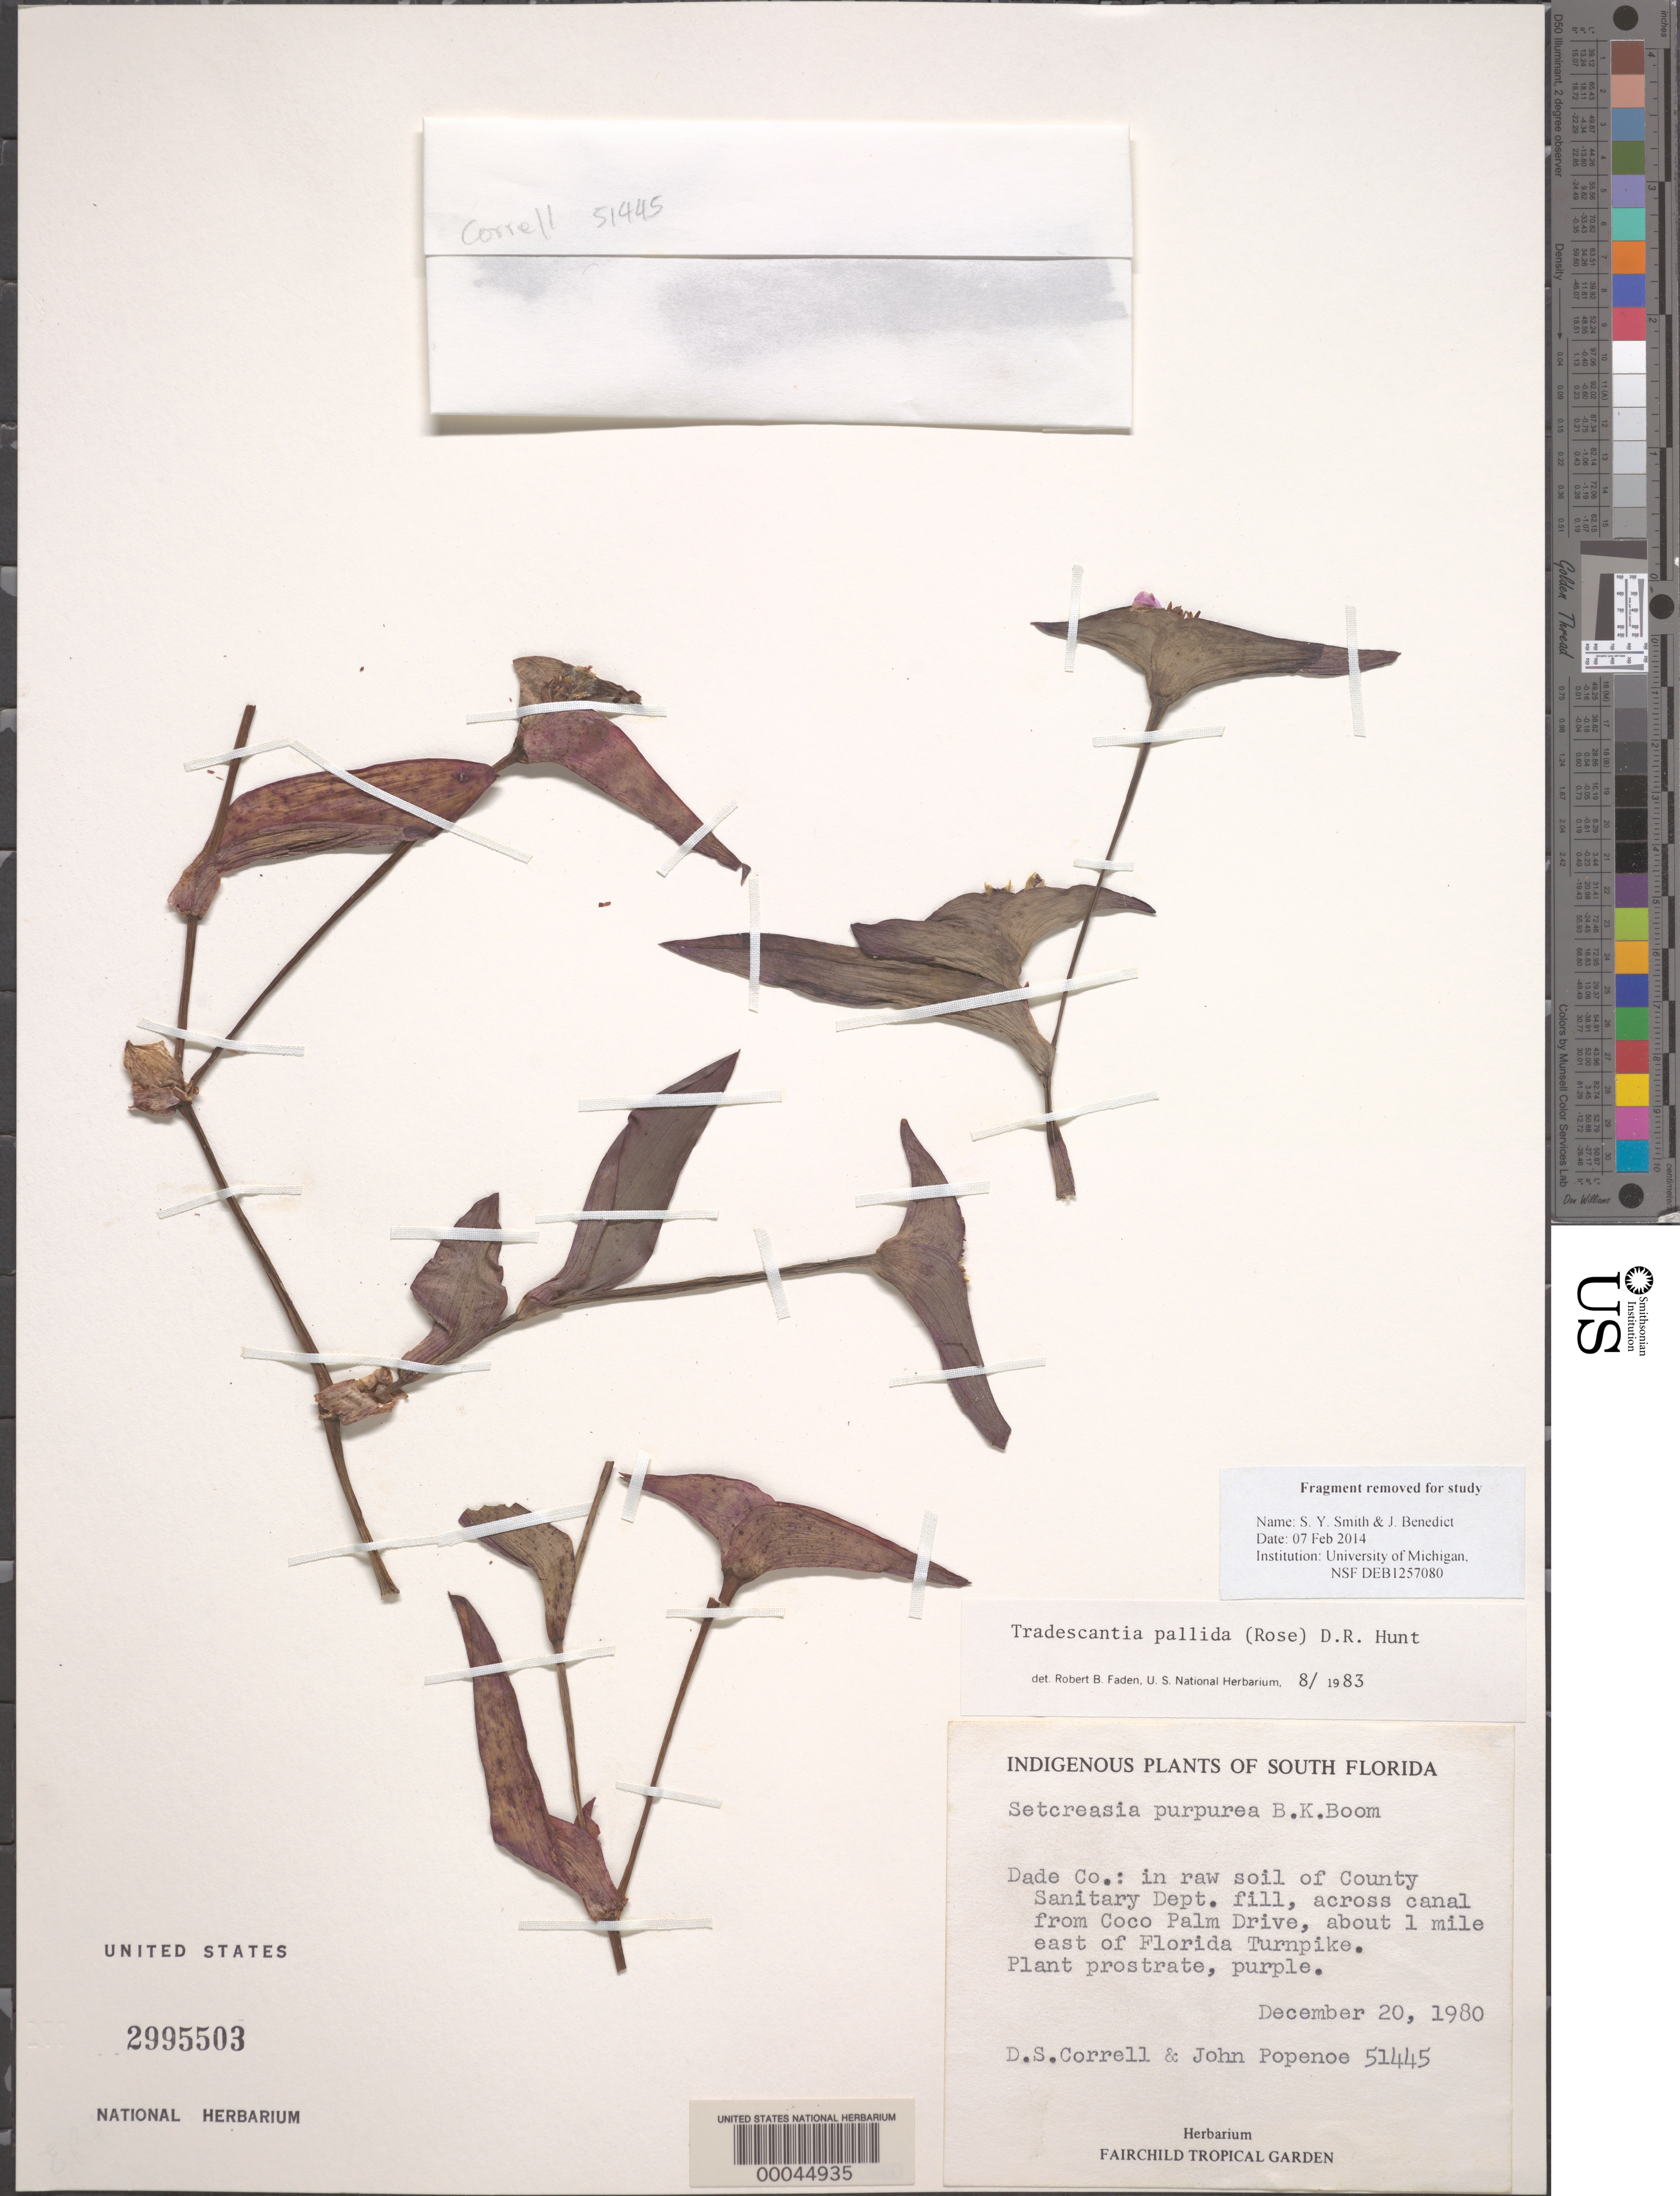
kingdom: Plantae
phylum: Tracheophyta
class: Liliopsida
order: Commelinales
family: Commelinaceae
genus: Tradescantia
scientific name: Tradescantia pallida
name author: (Rose) D.R. Hunt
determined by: Faden, Robert B., (US), Smithsonian Institution - National Museum of Natural History (UNITED STATES)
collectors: D. S. Correll & J. Popenoe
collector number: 51445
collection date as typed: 20 Dec 1980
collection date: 1980-12-20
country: United States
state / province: Florida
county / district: Dade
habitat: Canal bank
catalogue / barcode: US 2995503